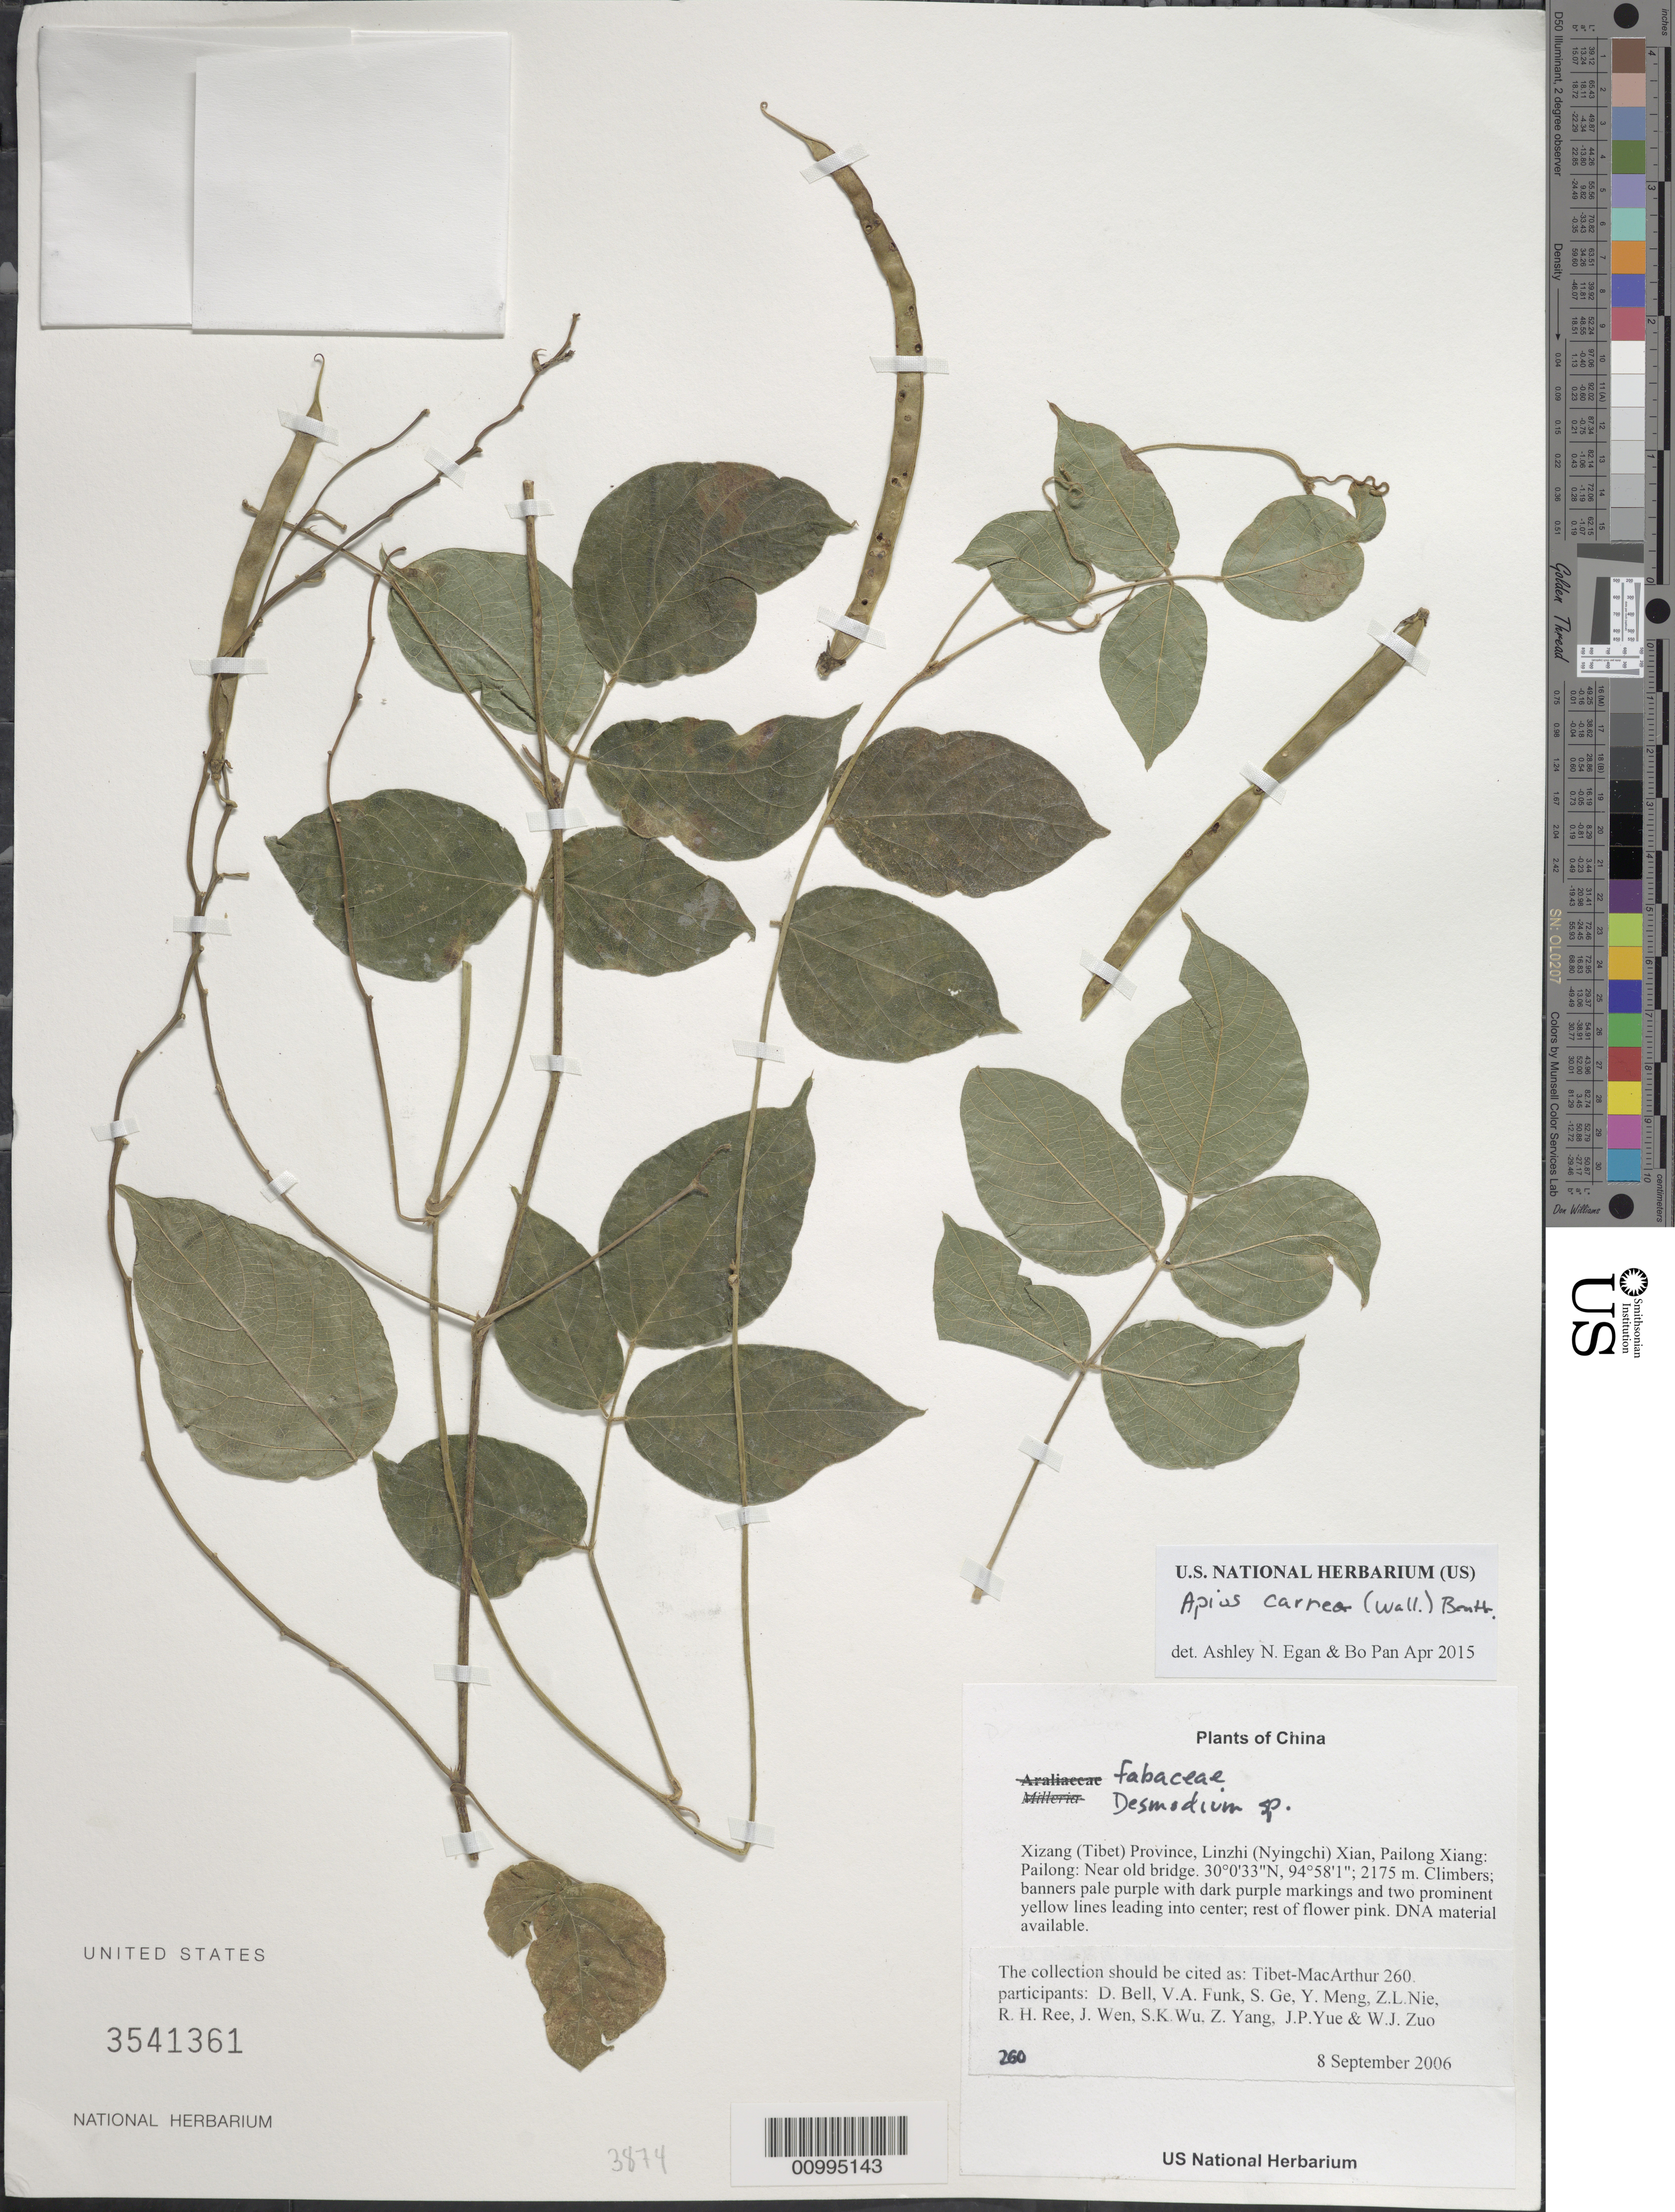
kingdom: Plantae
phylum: Tracheophyta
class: Magnoliopsida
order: Fabales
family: Fabaceae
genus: Apios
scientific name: Apios carnea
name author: (Wall.) Benth. ex Baker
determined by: Egan, Ashley N.; Pan, B.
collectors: Tibet-MacArthur, D. A. Bell, V. Funk, S. Ge, Y. Meng, Z. Nie, R. Ree, J. Wen, S. K. Wu, Z. Yang, J. Yue & W. Zuo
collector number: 260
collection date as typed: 08 Sep 2006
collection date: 2006-09-08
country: China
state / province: Xizang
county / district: Linzhi (Nyingchi) Xian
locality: Pailong Xiang: Pailong. Near old bridge.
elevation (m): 2175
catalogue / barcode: US 3541361